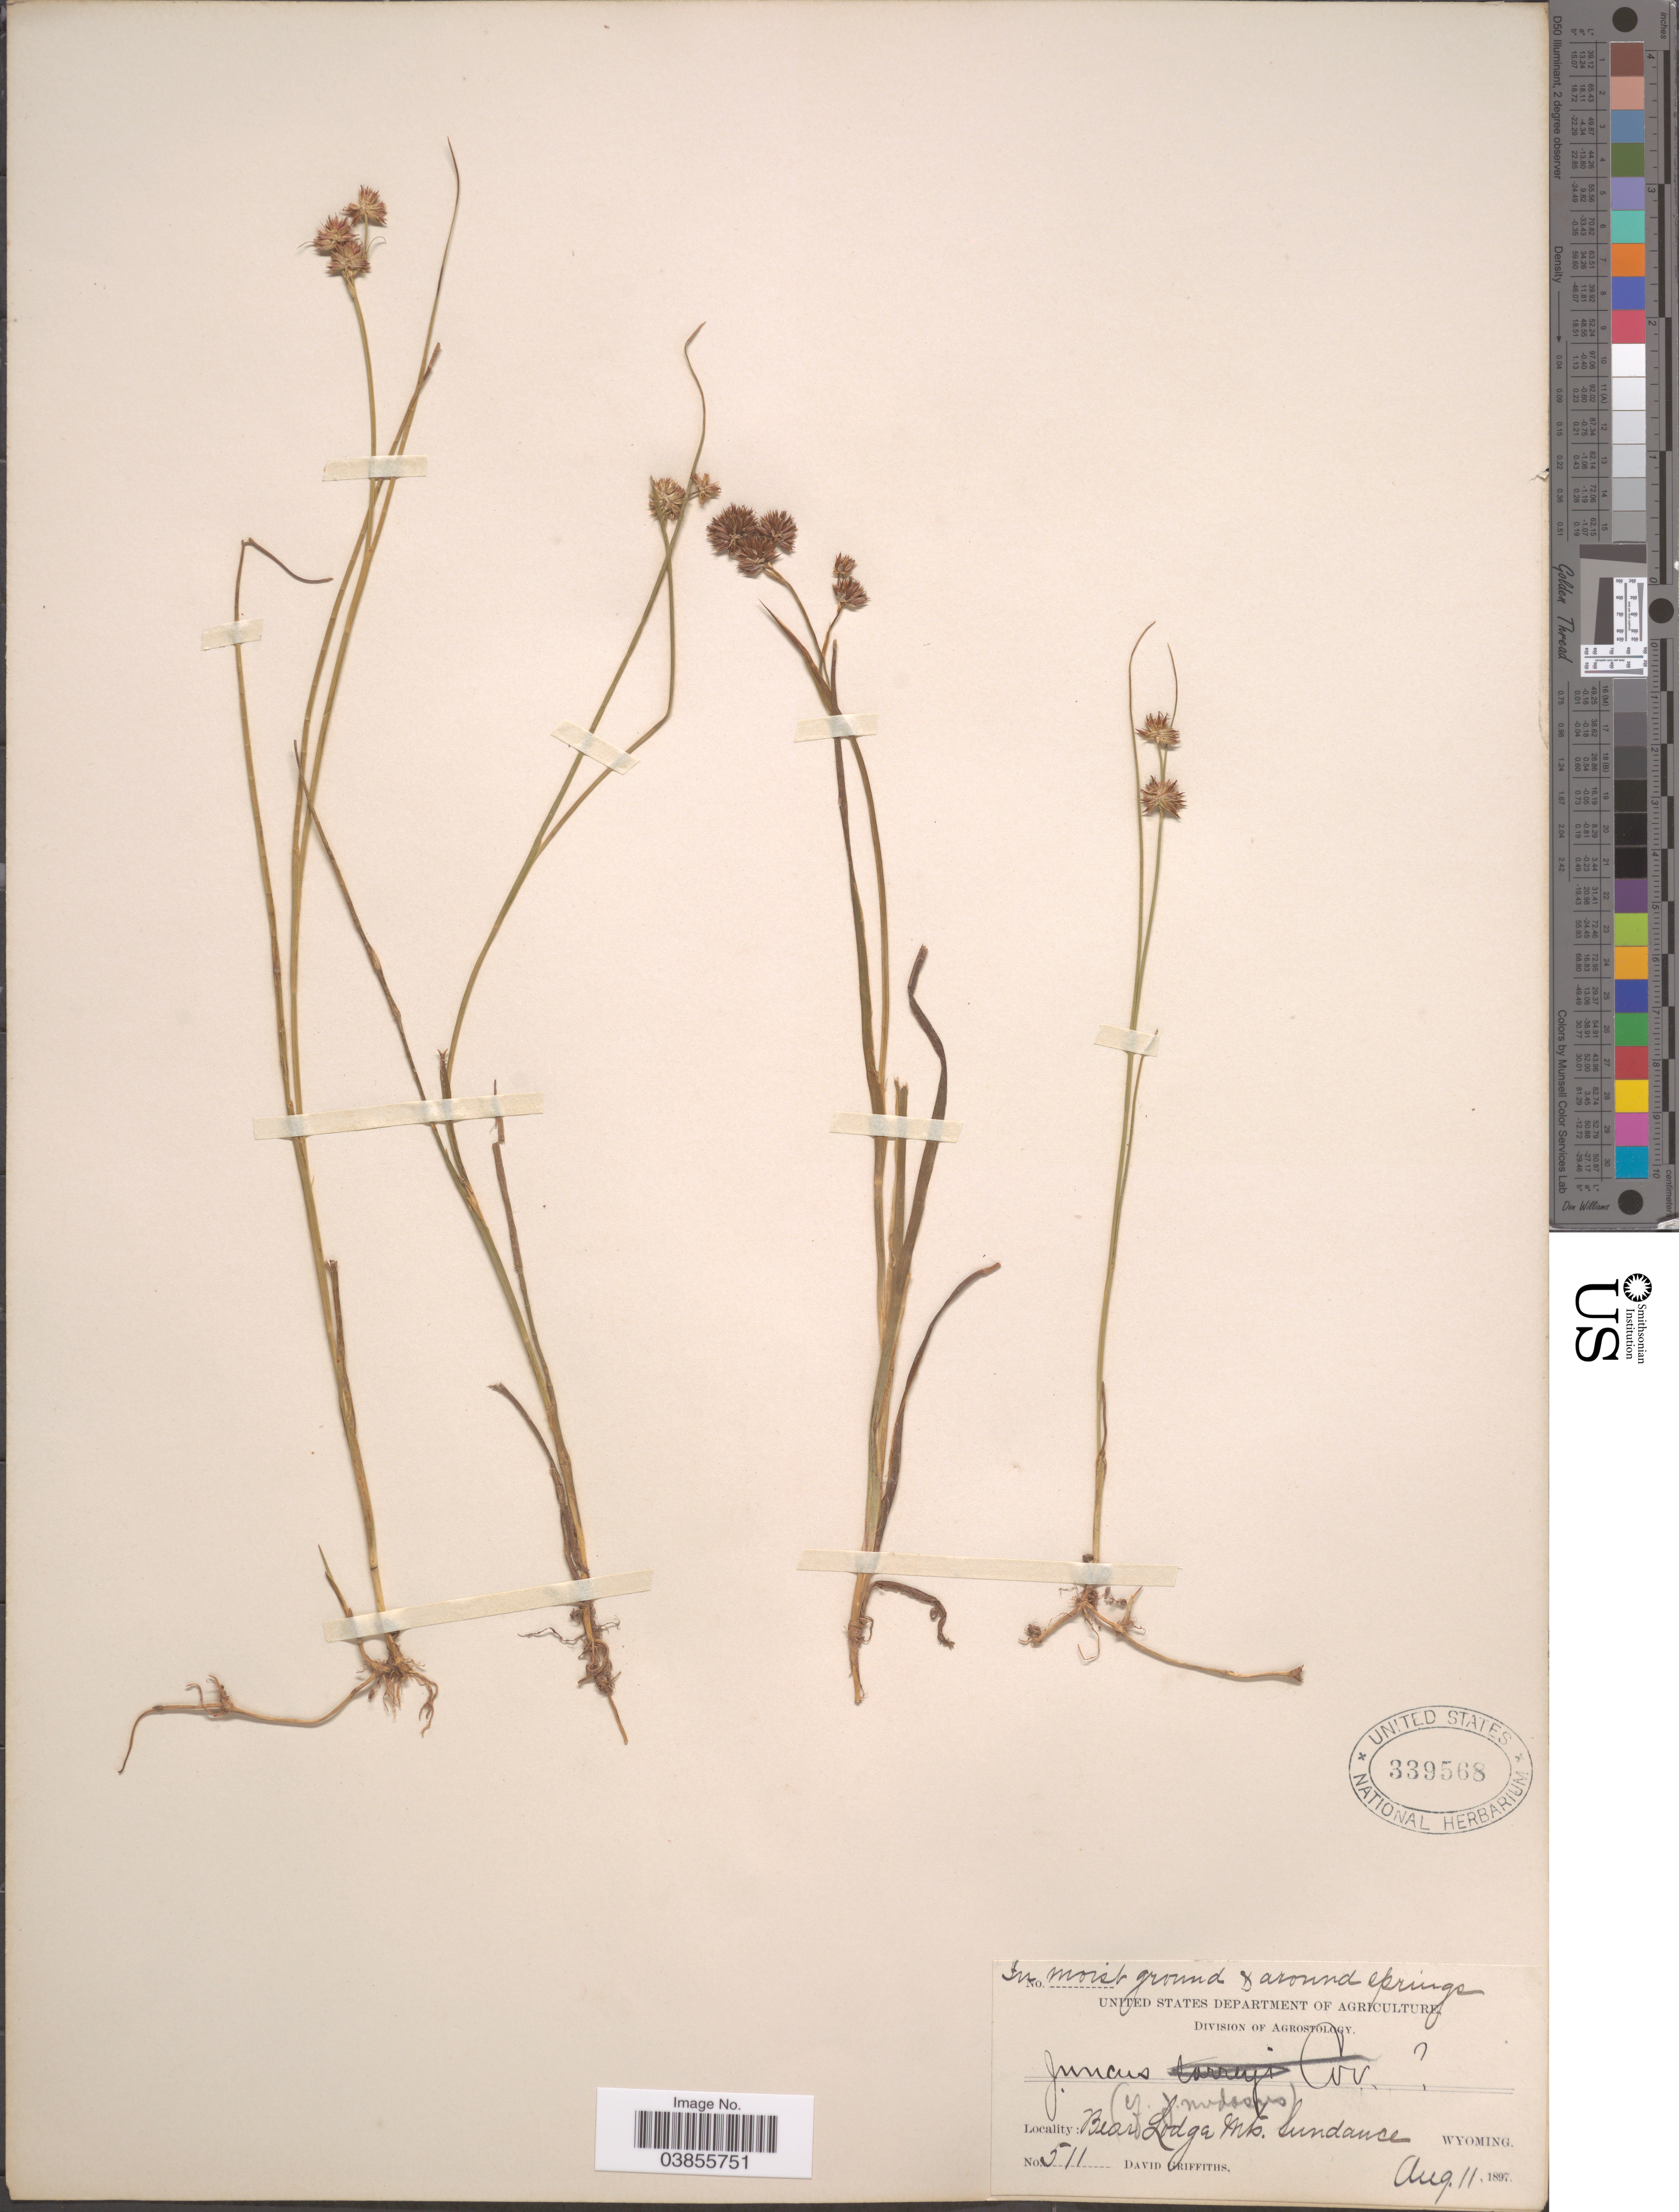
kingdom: Plantae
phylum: Tracheophyta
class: Liliopsida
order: Poales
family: Juncaceae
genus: Juncus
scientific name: Juncus nodosus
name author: L.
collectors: D. Griffiths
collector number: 511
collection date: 1897-08-11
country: United States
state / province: Wyoming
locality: Bear Lodge Mts. Sundance.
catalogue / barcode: US 339568